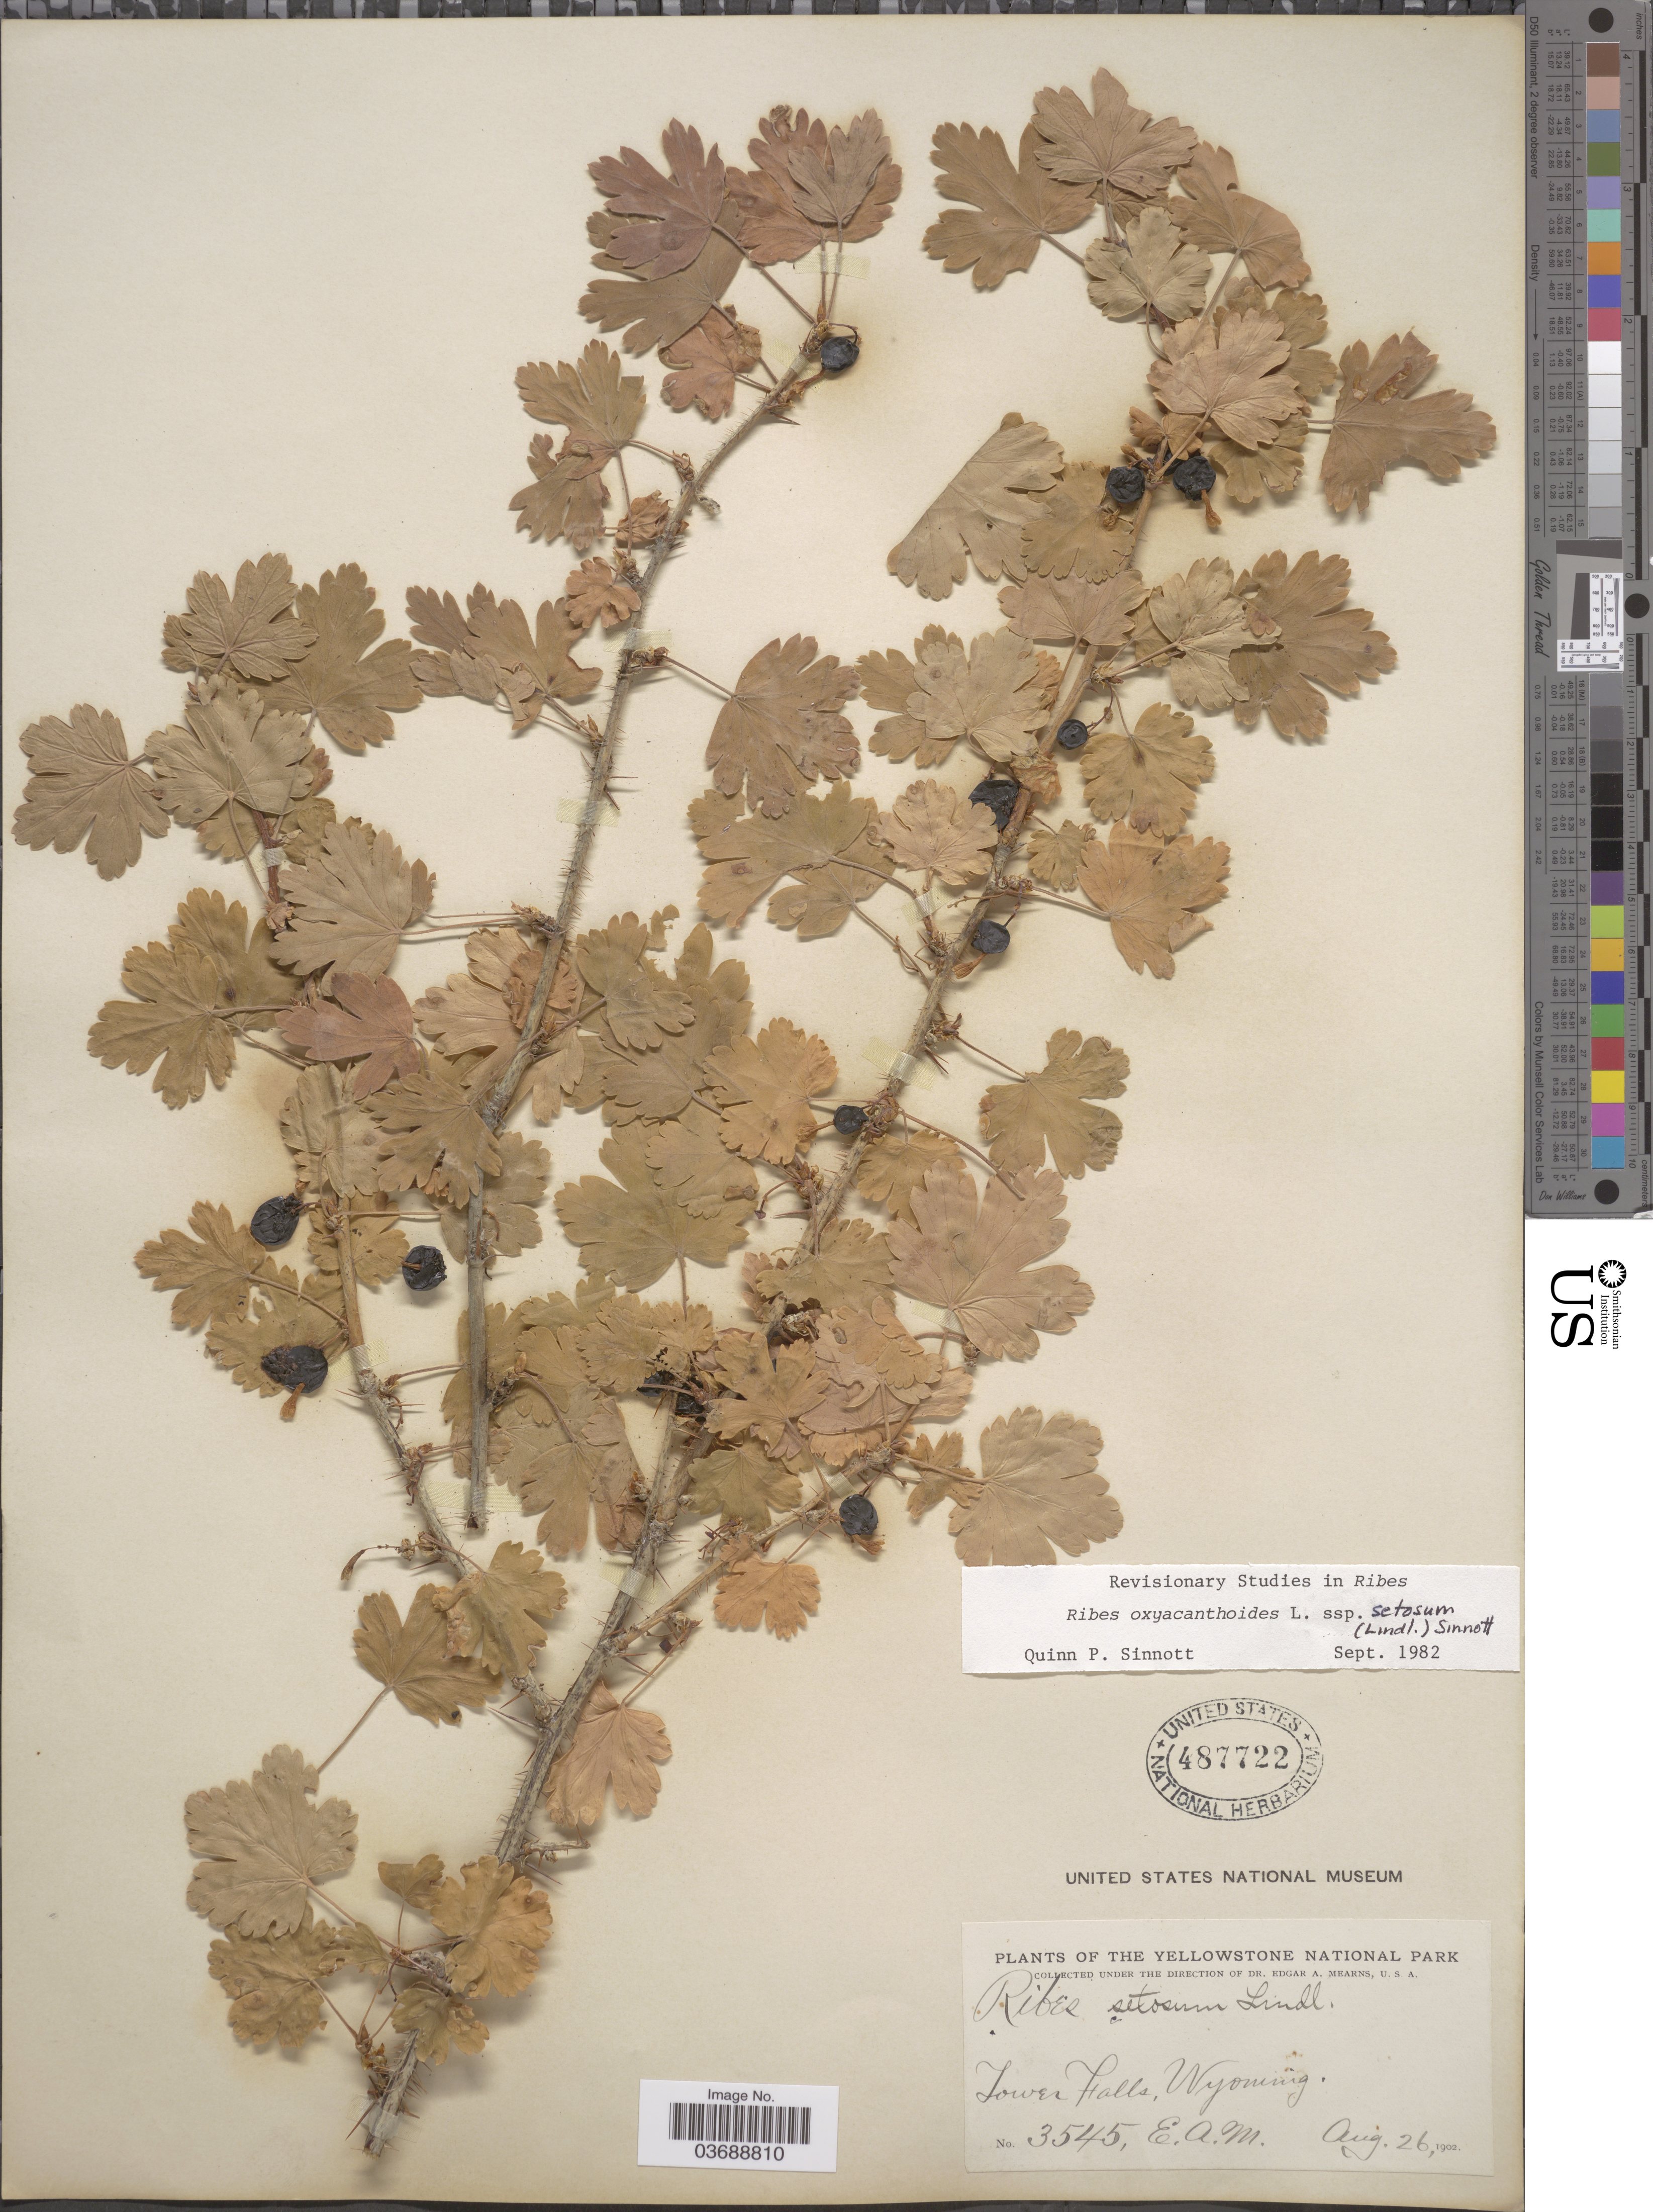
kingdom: Plantae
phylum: Tracheophyta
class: Magnoliopsida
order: Saxifragales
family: Grossulariaceae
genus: Ribes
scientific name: Ribes oxyacanthoides subsp. setosum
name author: (Lindl.) Q.P. Sinnott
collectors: E. A. Mearns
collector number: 3545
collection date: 1902-08-26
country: United States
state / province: Wyoming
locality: The Yellowstone National Park. Tower Falls.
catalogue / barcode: US 487722